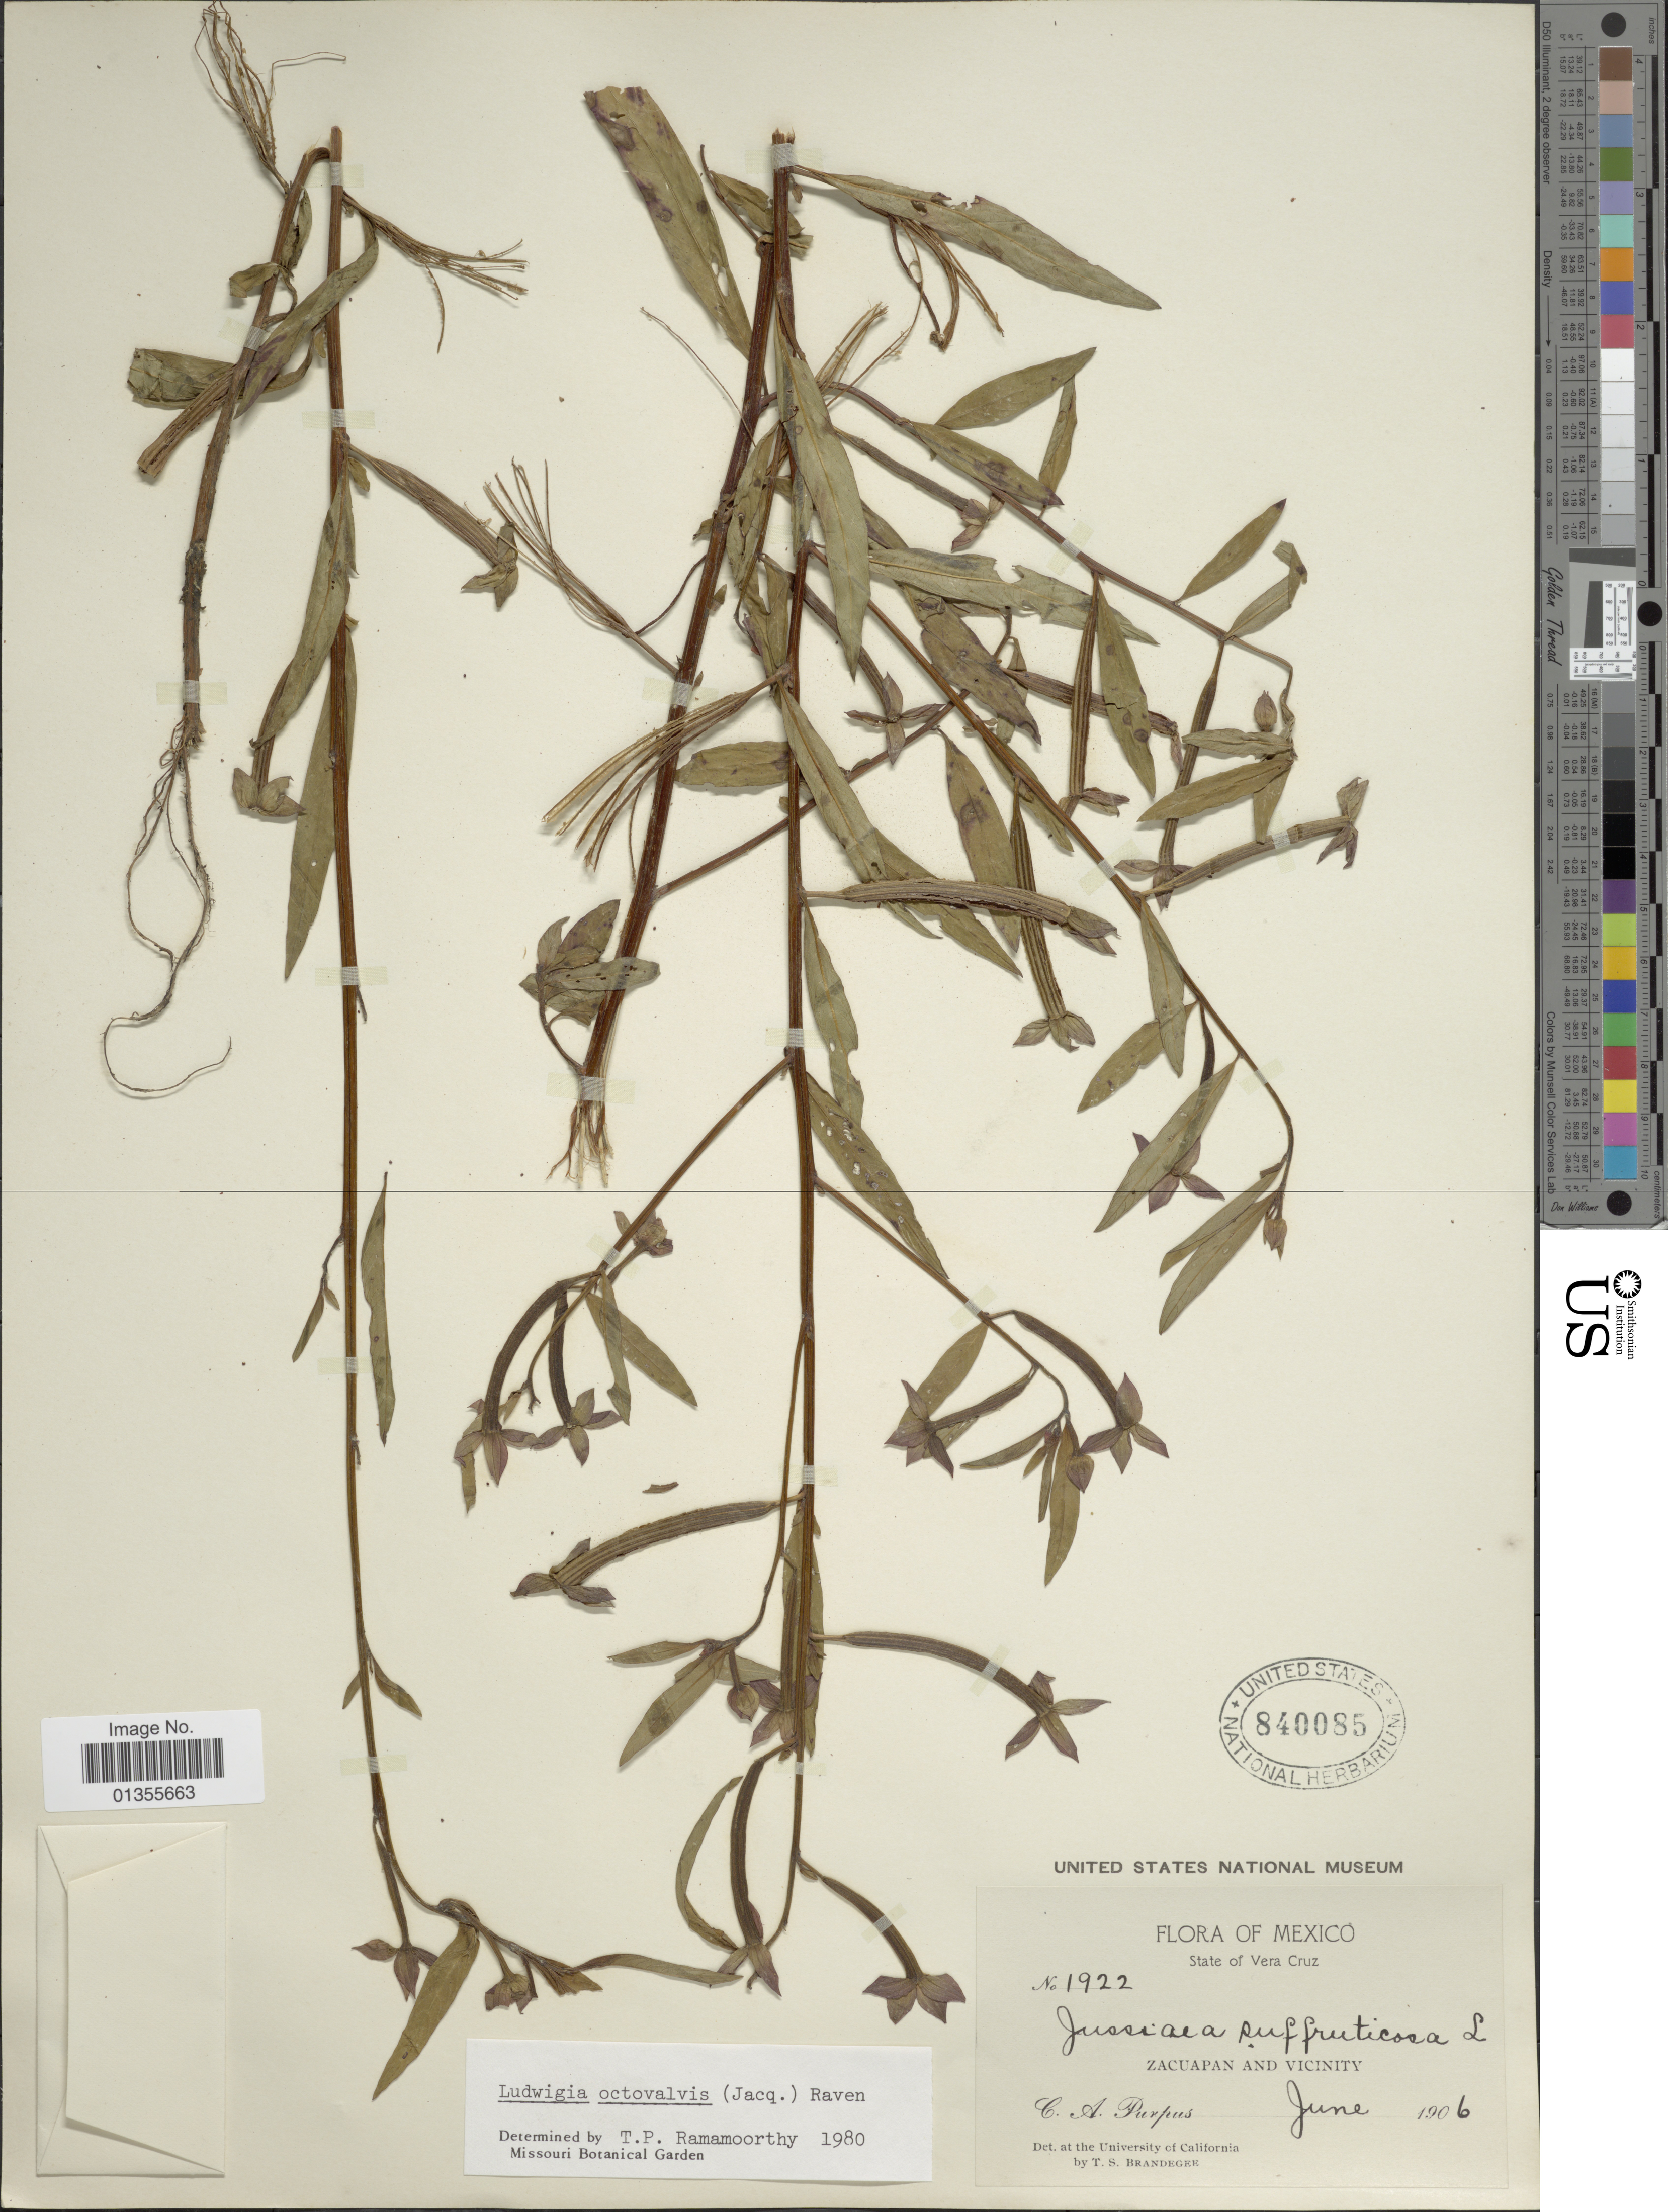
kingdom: Plantae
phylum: Tracheophyta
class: Magnoliopsida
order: Myrtales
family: Onagraceae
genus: Ludwigia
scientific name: Ludwigia octovalvis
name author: (Jacq.) P.H. Raven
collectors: C. A. Purpus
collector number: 1922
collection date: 1906-06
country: Mexico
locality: State of Vera Cruz. Zacuapan and vicinity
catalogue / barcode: US 840085